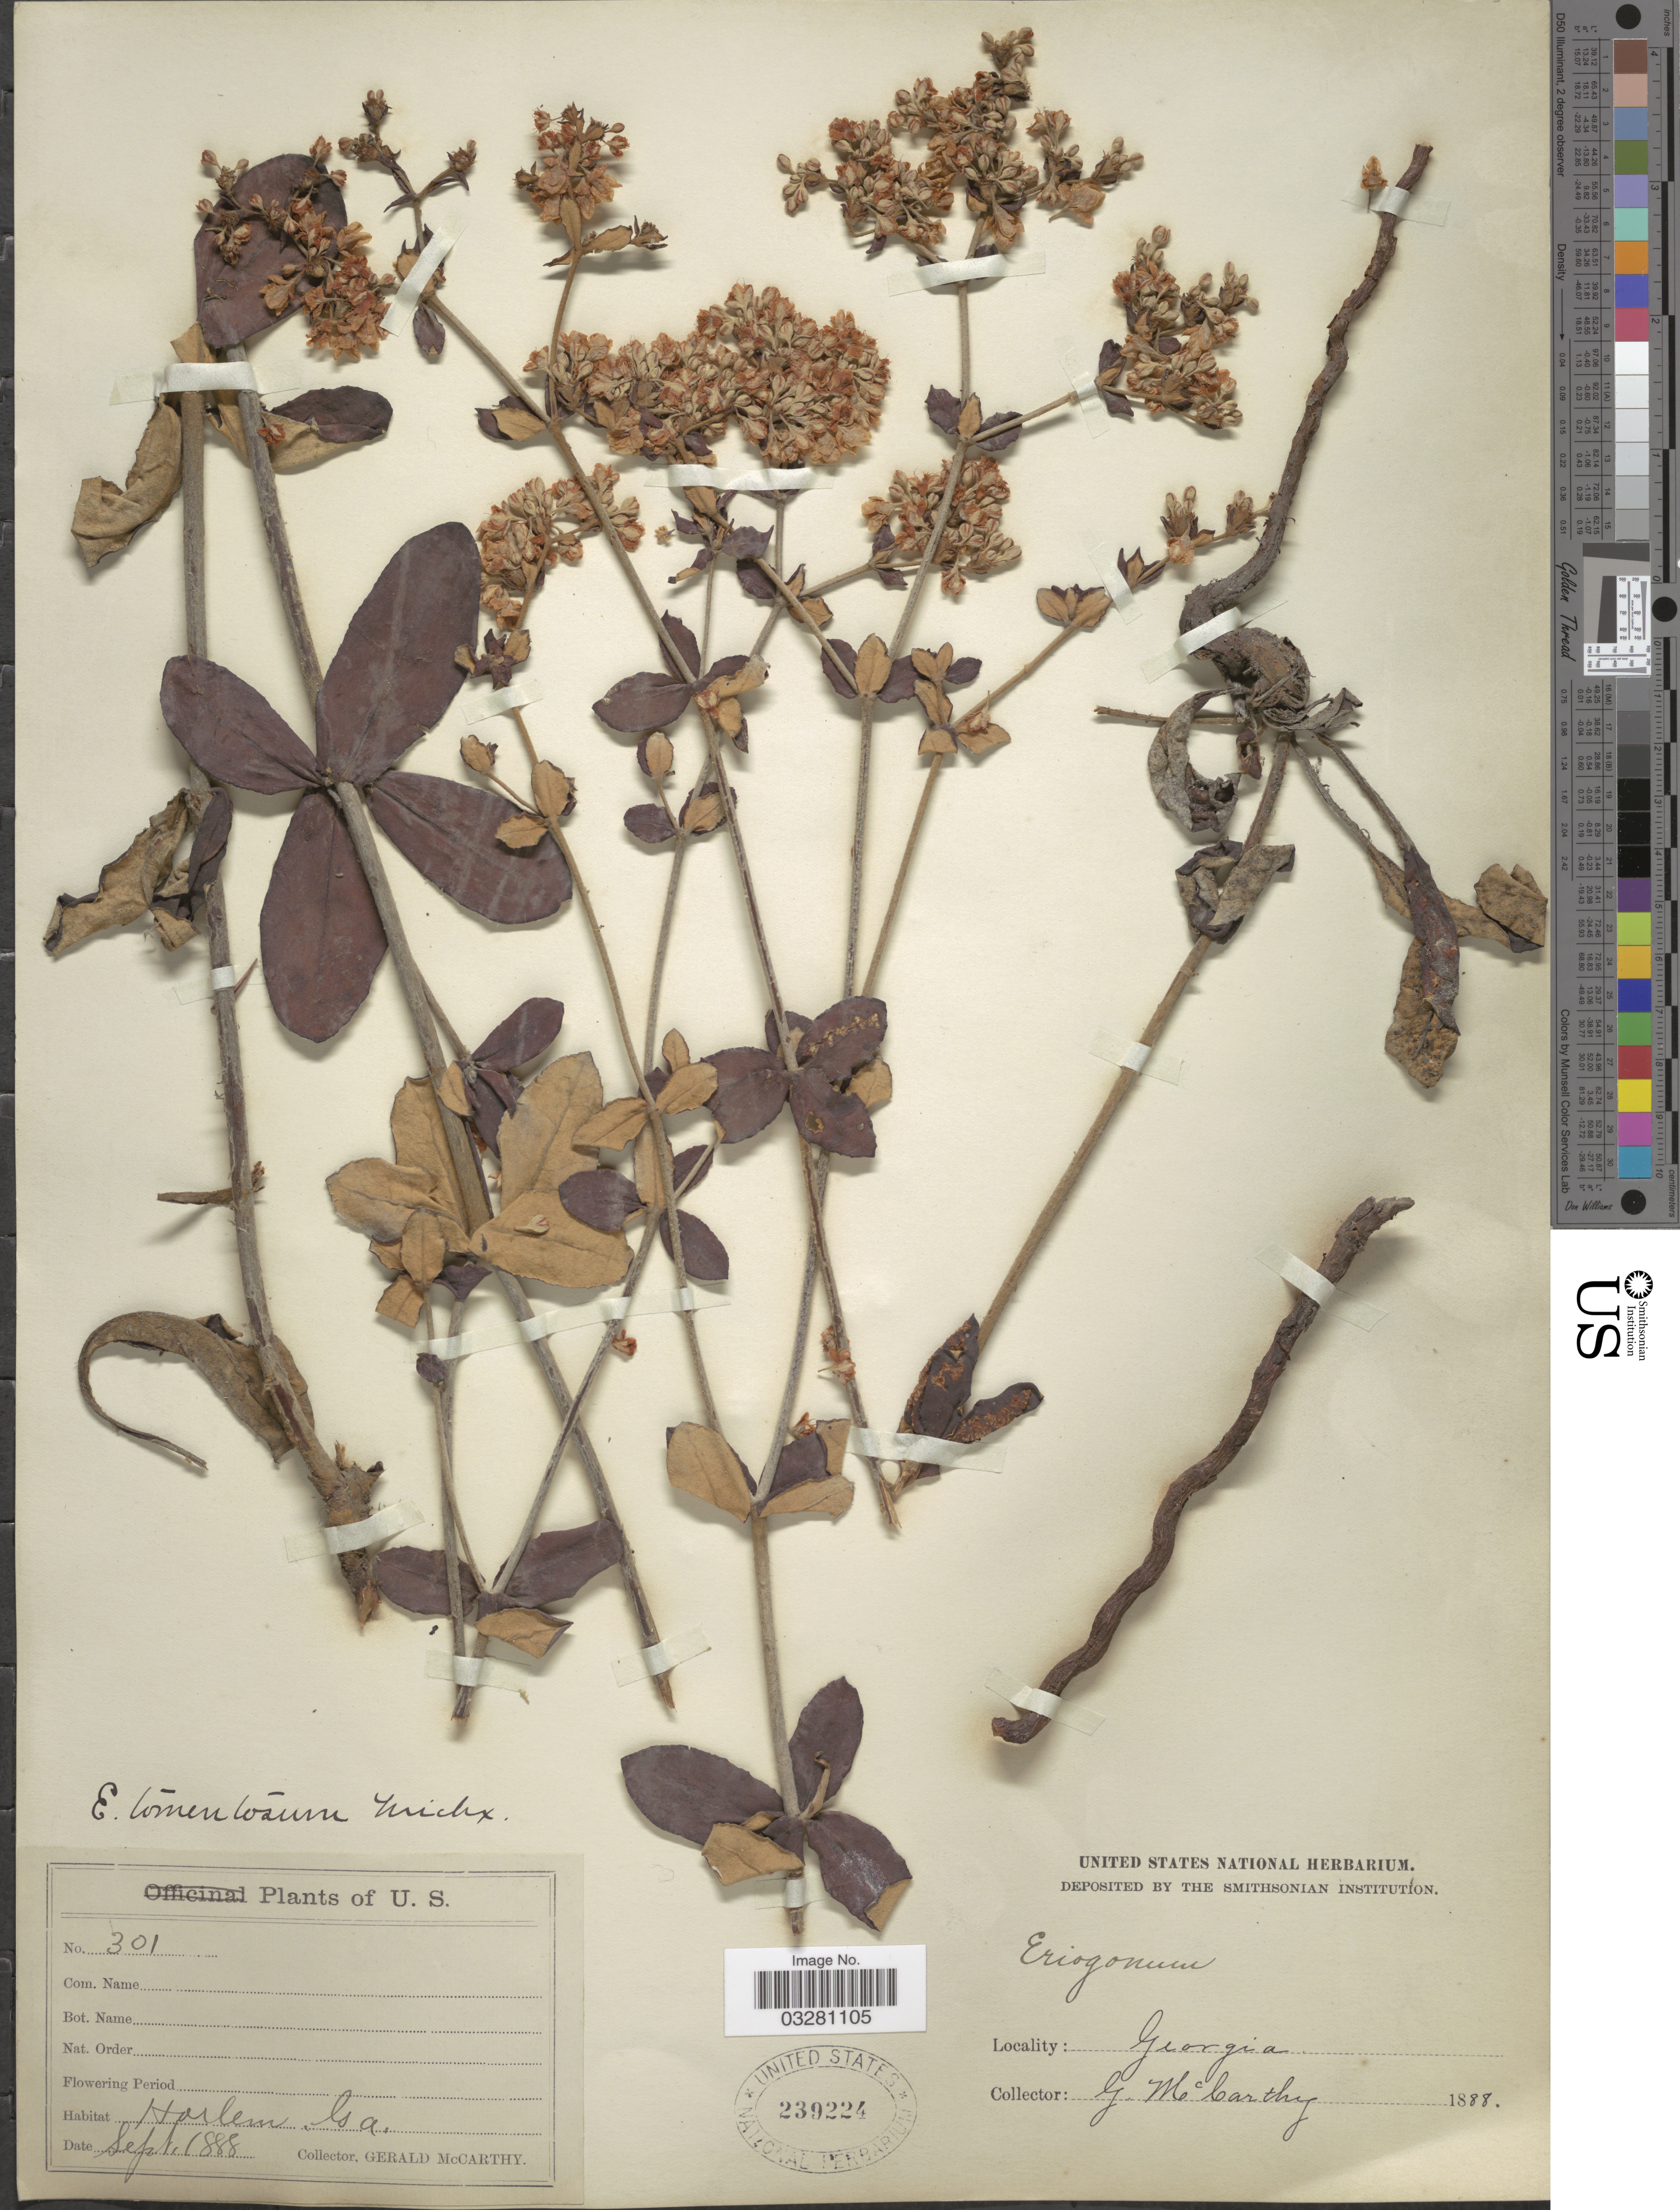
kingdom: Plantae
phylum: Tracheophyta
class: Magnoliopsida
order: Caryophyllales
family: Polygonaceae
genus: Eriogonum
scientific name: Eriogonum tomentosum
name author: Michx.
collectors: G. McCarthy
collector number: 301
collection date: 1888-09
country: United States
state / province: Georgia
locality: Harlem, Ga.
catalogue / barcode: US 239224